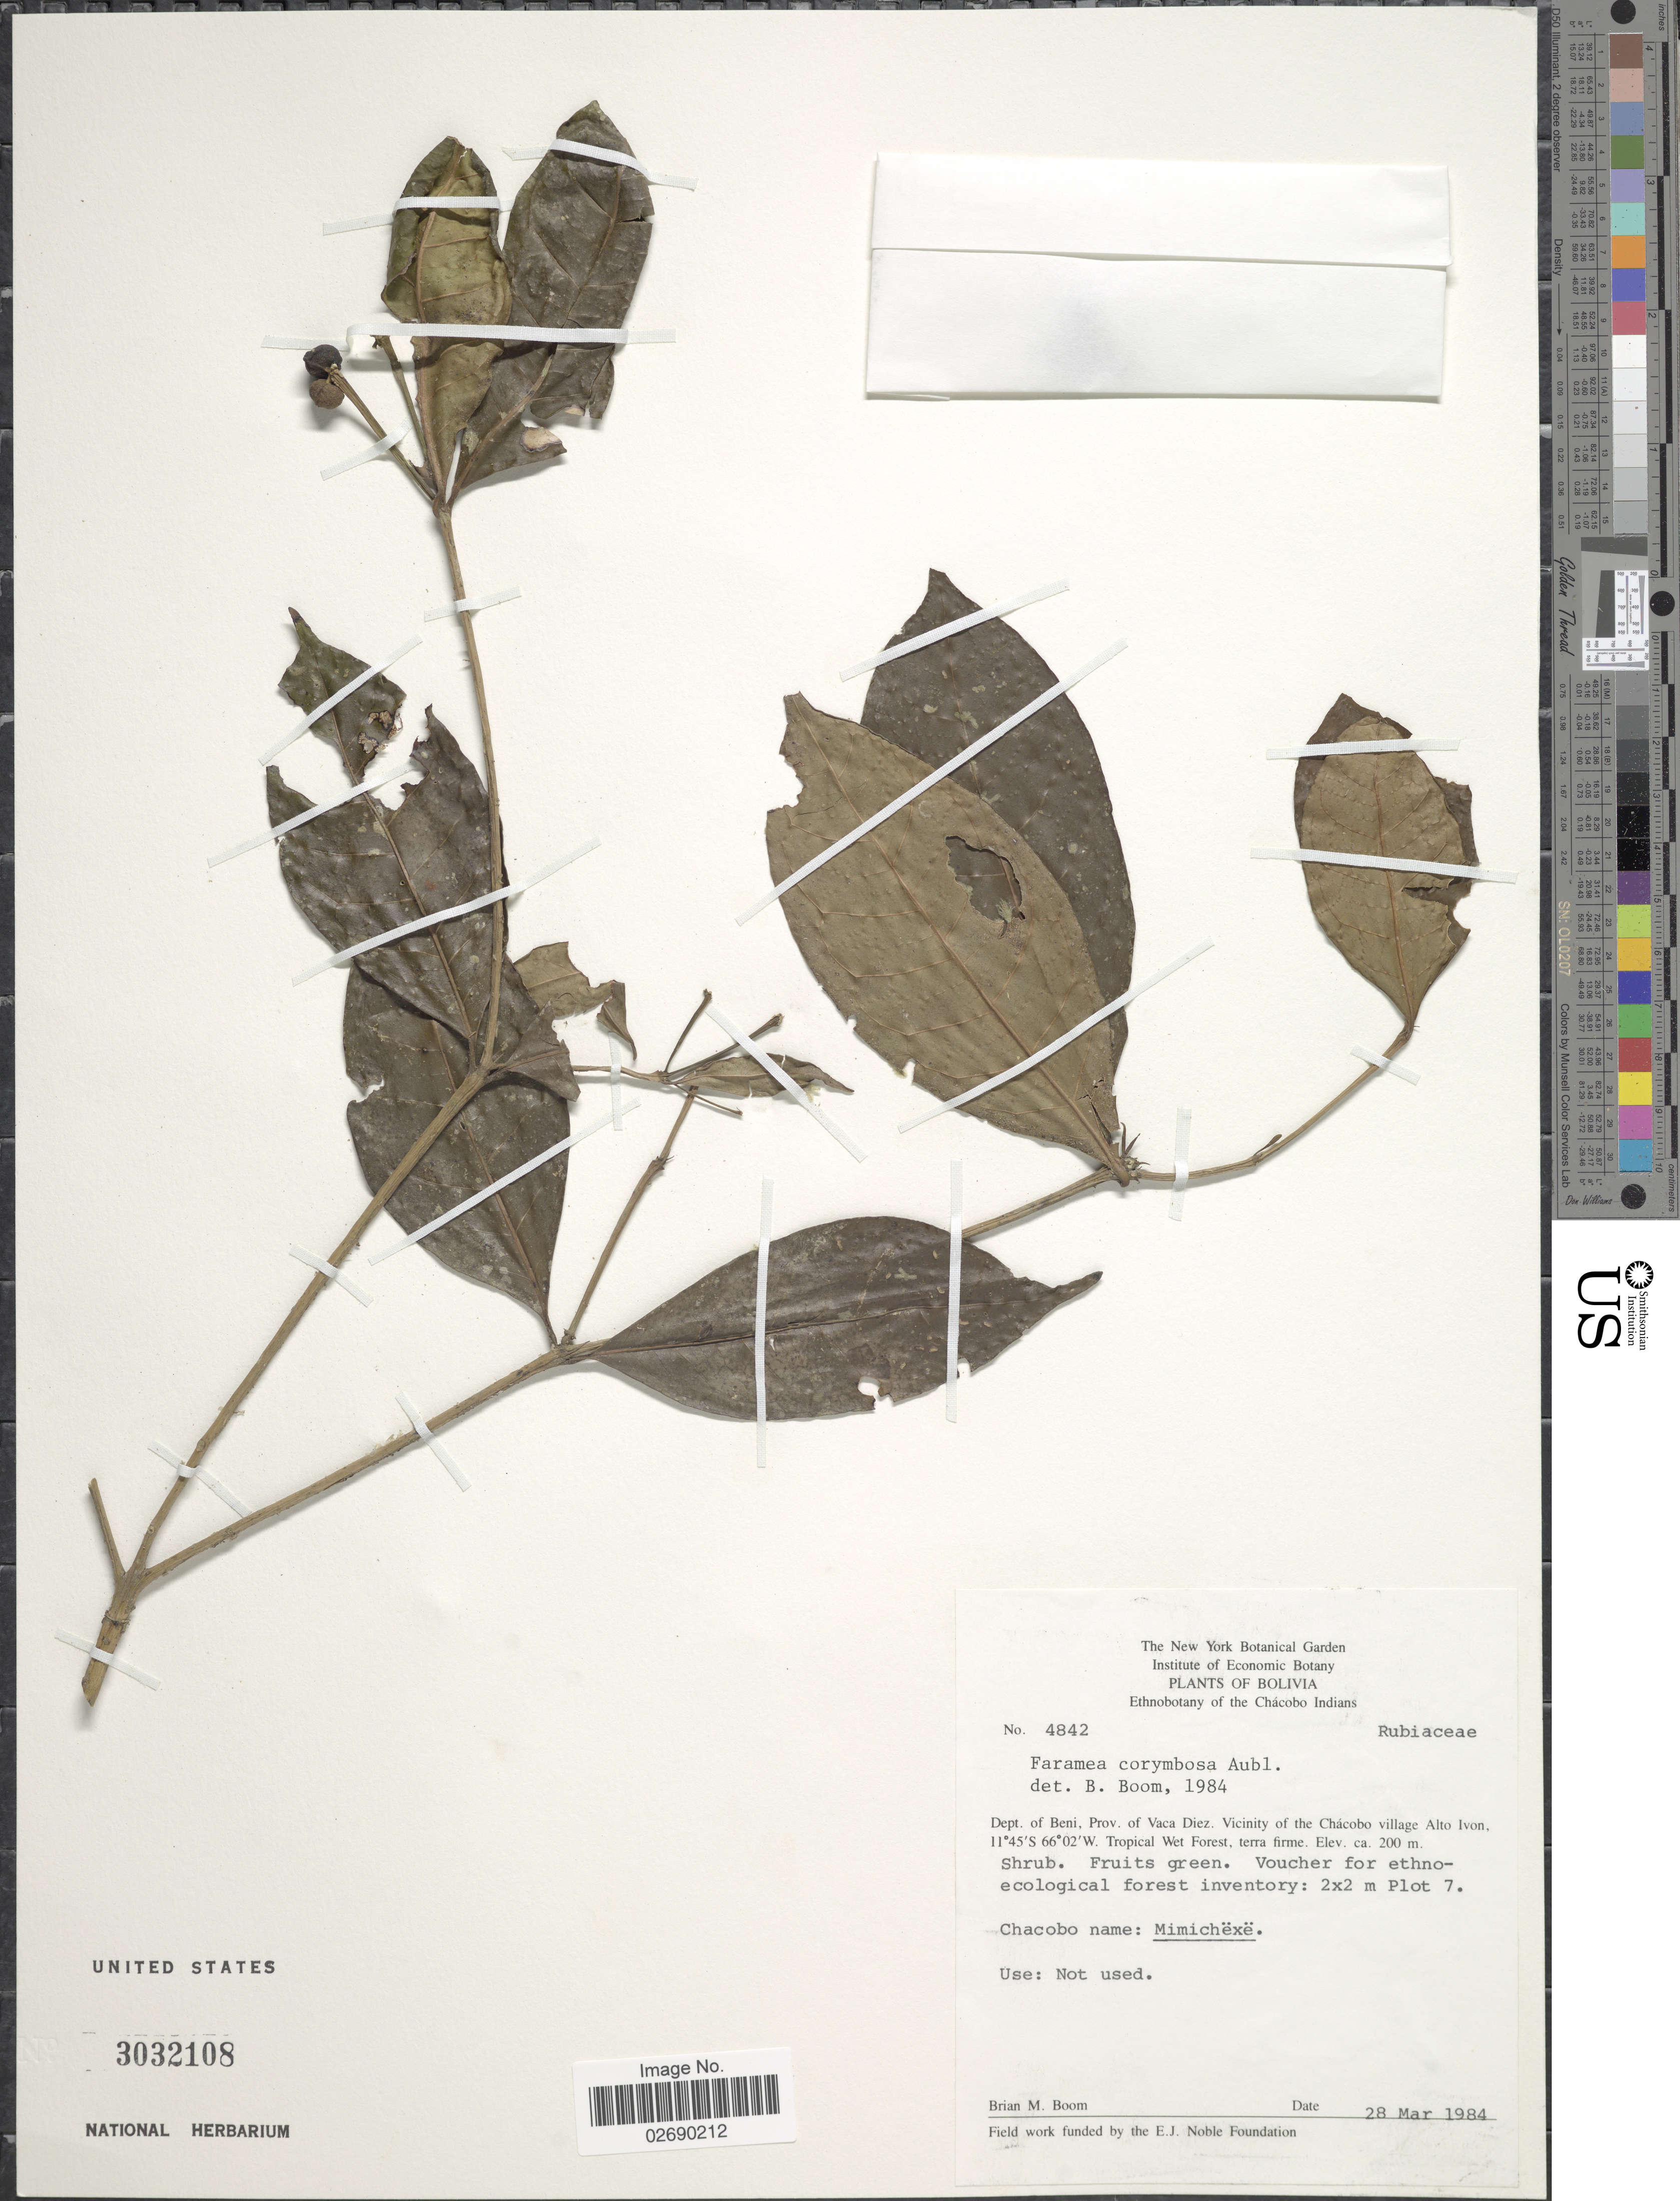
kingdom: Plantae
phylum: Tracheophyta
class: Magnoliopsida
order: Gentianales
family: Rubiaceae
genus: Faramea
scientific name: Faramea corymbosa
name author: Aubl.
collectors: B. M. Boom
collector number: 4842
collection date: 1984-03-28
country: Bolivia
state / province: Beni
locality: Dept. of Beni, prov. Vaca Diez. Vicinity of the Chácobo village Alto Ivon. Tropical Wet Forest, terra firme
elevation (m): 200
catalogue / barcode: US 3032108